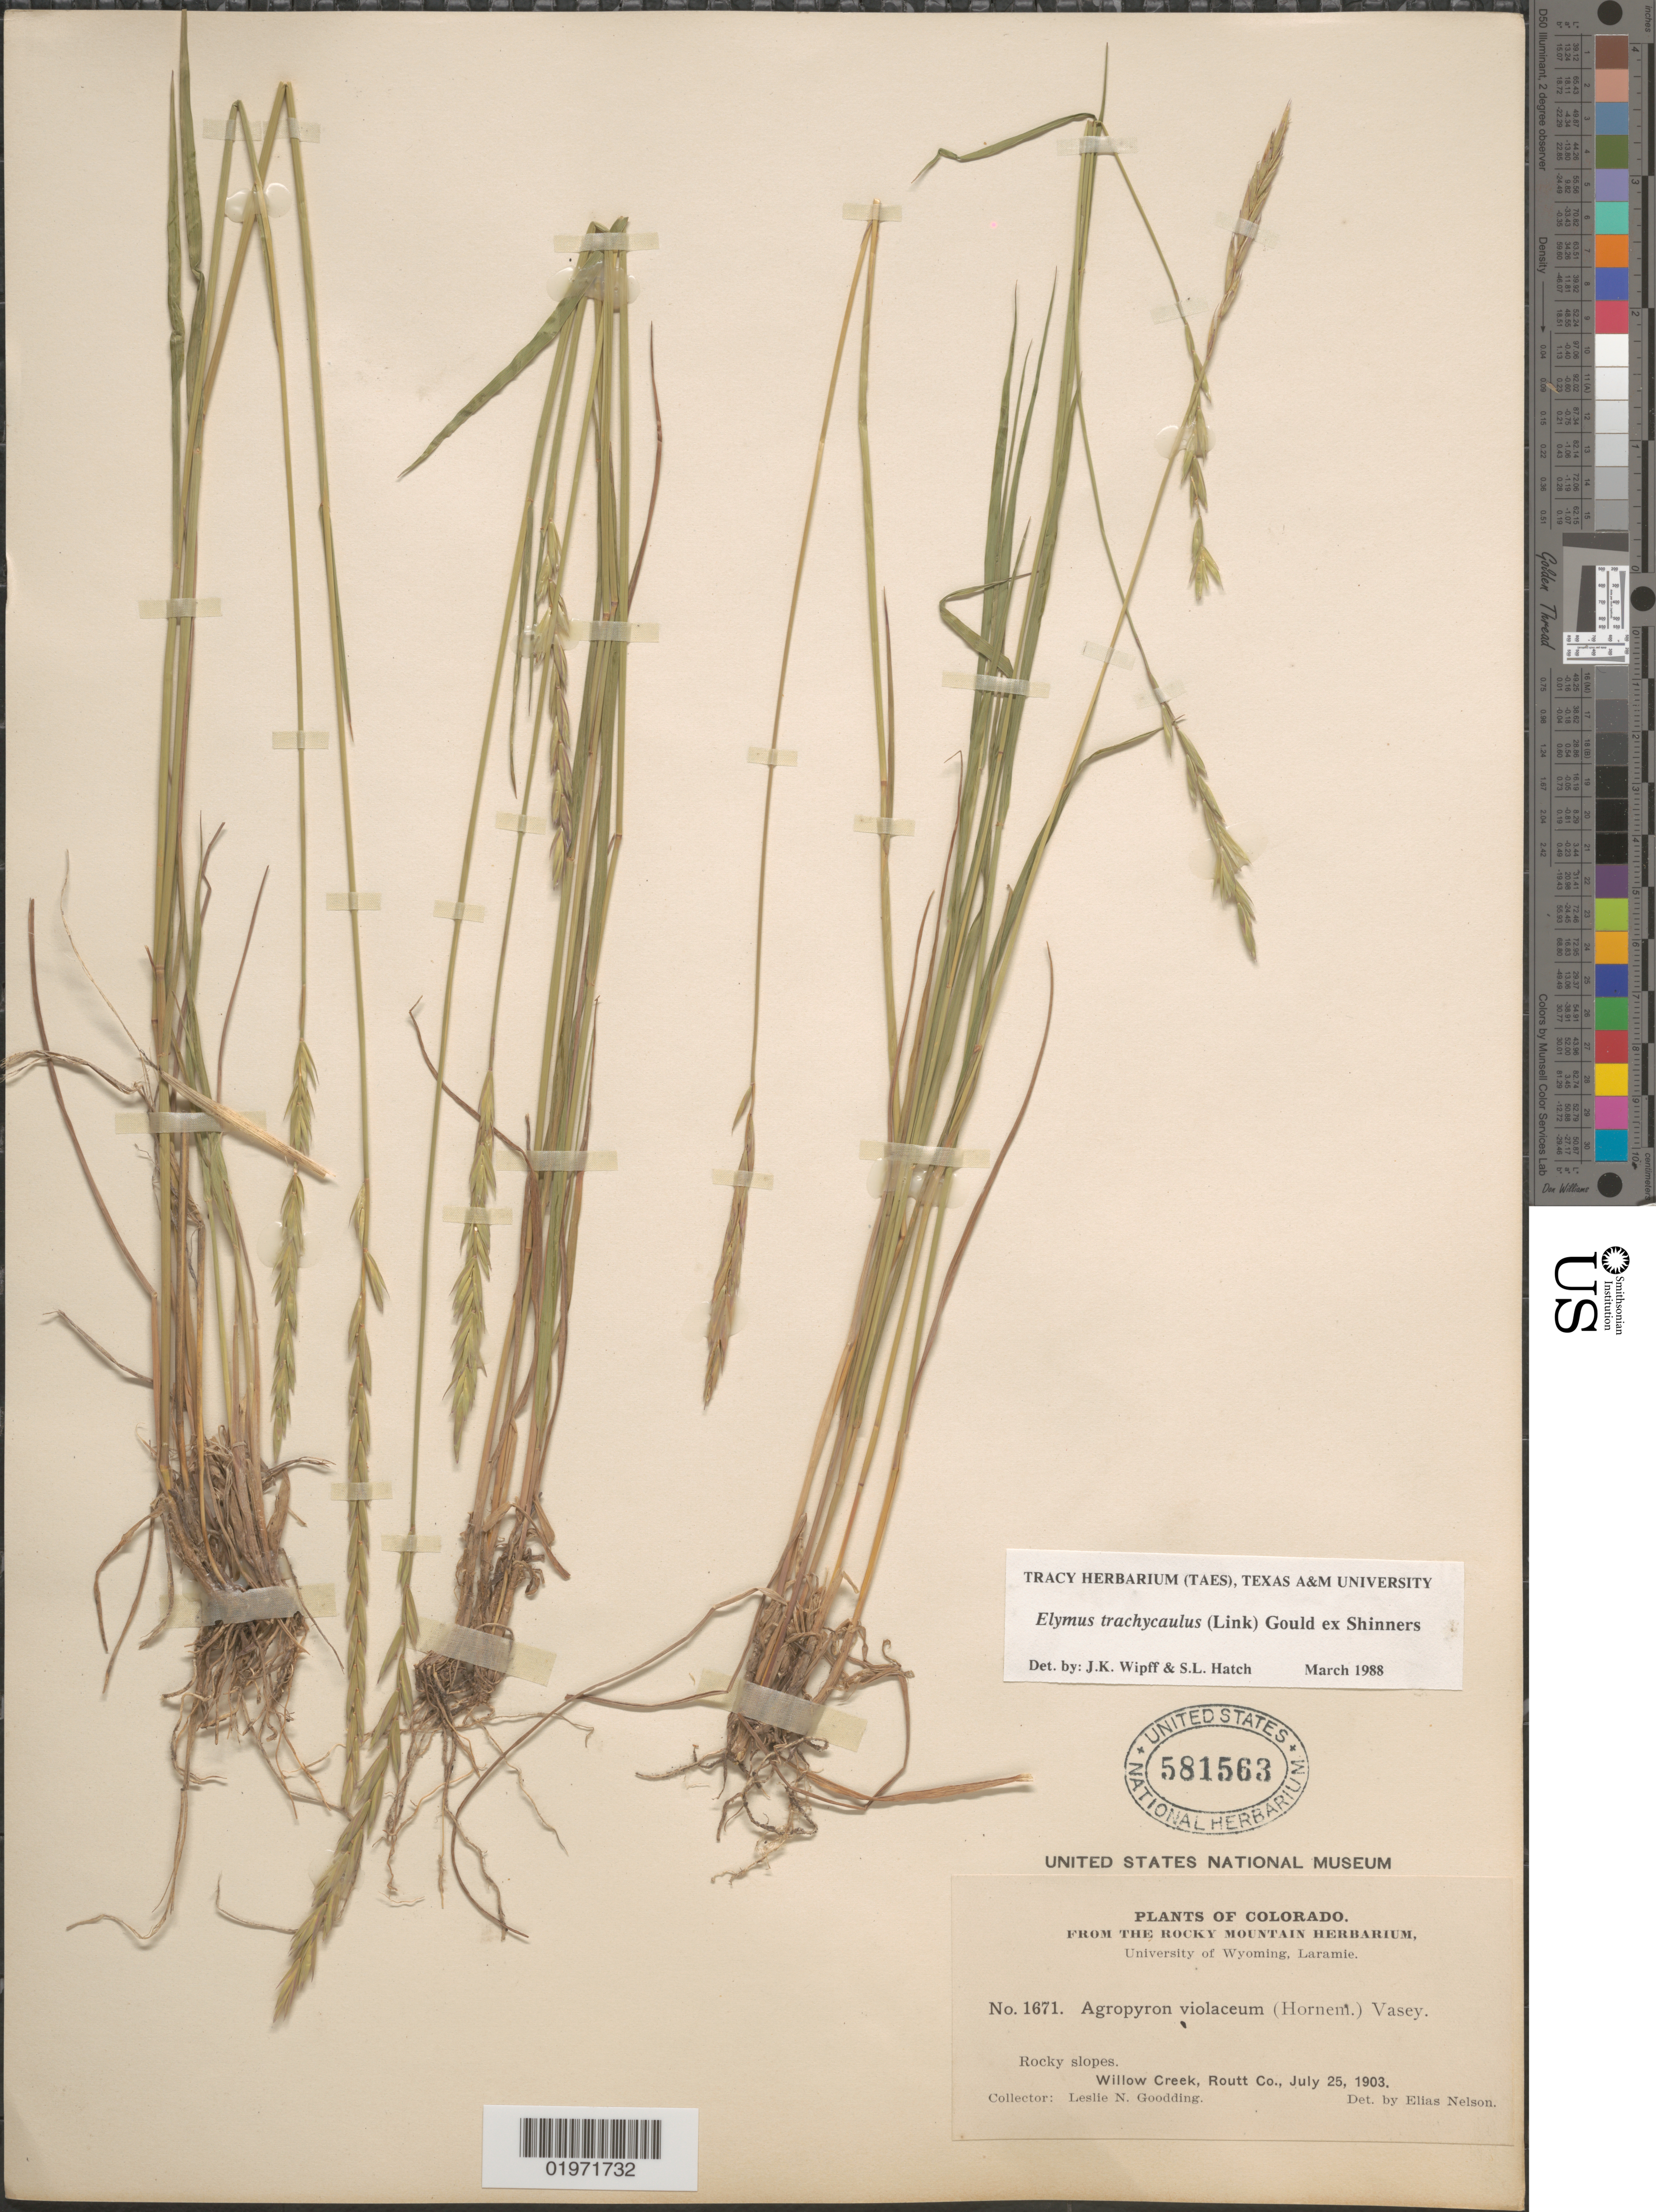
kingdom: Plantae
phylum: Tracheophyta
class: Liliopsida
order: Poales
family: Poaceae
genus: Elymus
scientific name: Elymus trachycaulus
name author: (Link) Gould ex Shinners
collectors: L. N. Goodding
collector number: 1671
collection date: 1903-07-25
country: United States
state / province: Colorado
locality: Rocky slopes. Willow Creek, Routt Co.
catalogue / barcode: US 581563